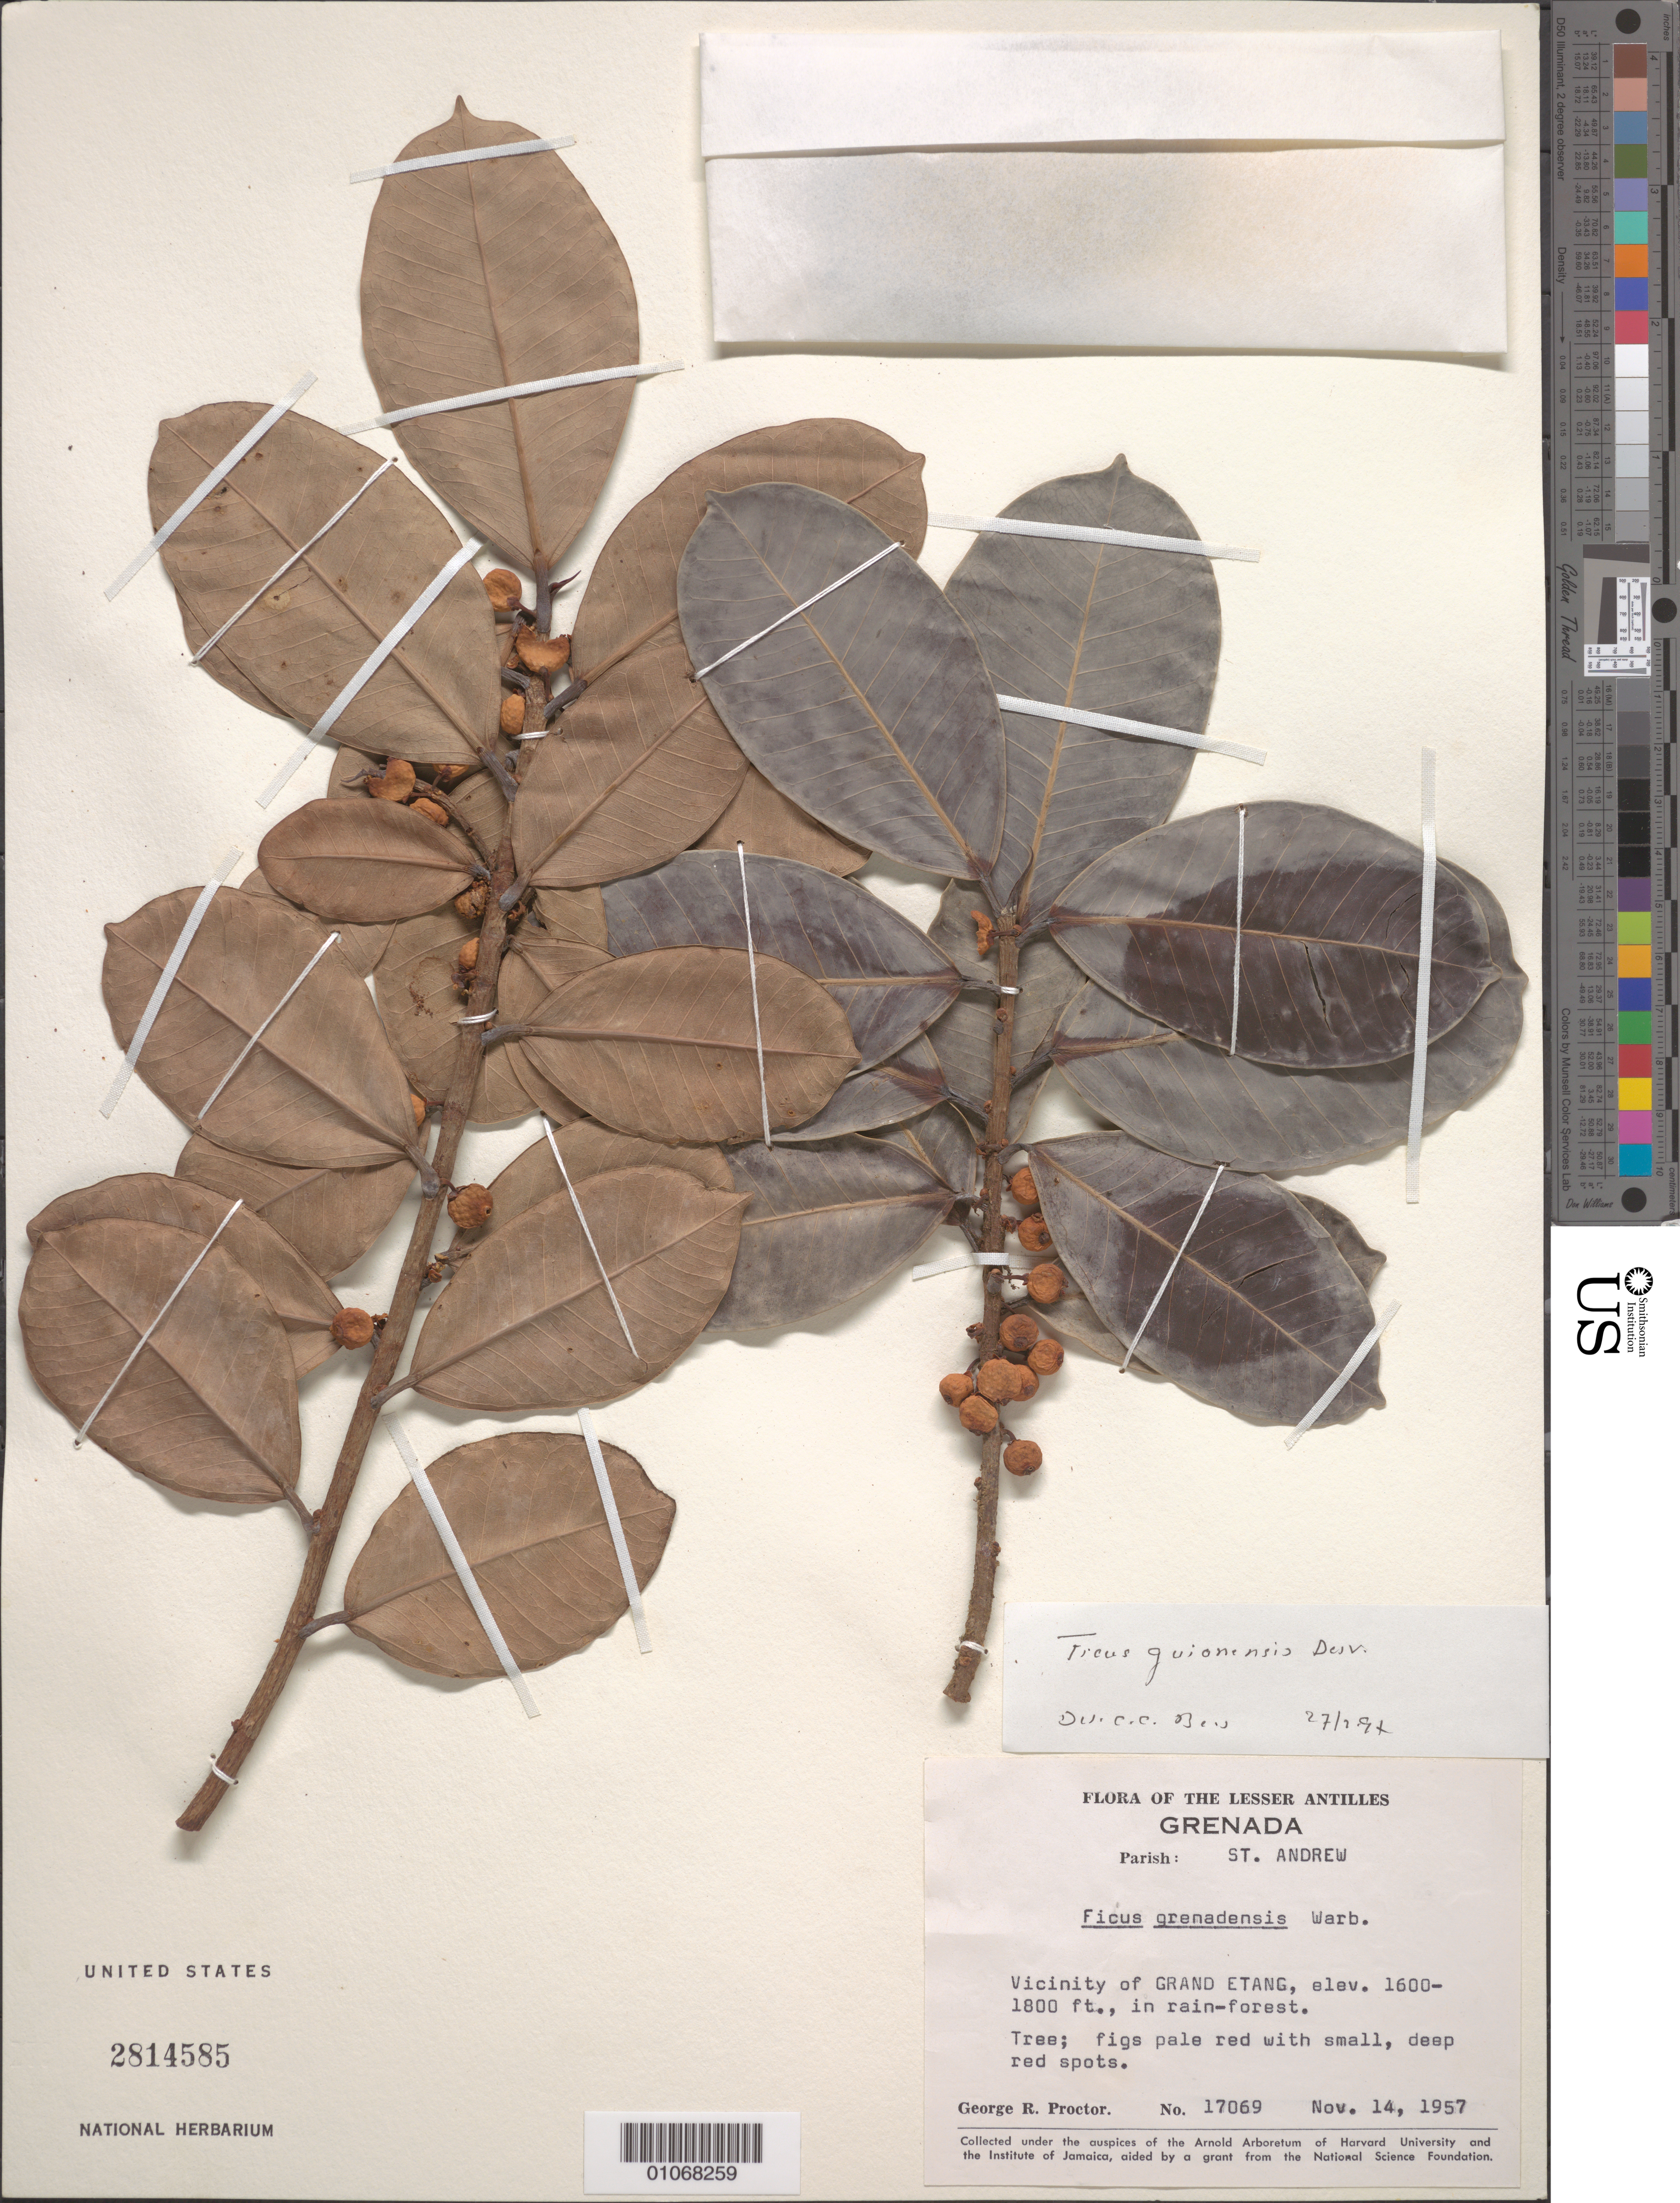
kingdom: Plantae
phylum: Tracheophyta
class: Magnoliopsida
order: Rosales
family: Moraceae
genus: Ficus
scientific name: Ficus guianensis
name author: Desv. ex Ham.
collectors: G. R. Proctor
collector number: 17069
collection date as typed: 14 Nov 1957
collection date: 1957-11-14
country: Grenada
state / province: Saint Andrew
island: Grenada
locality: Vicinity of Grand Etang.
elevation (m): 488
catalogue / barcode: US 2814585